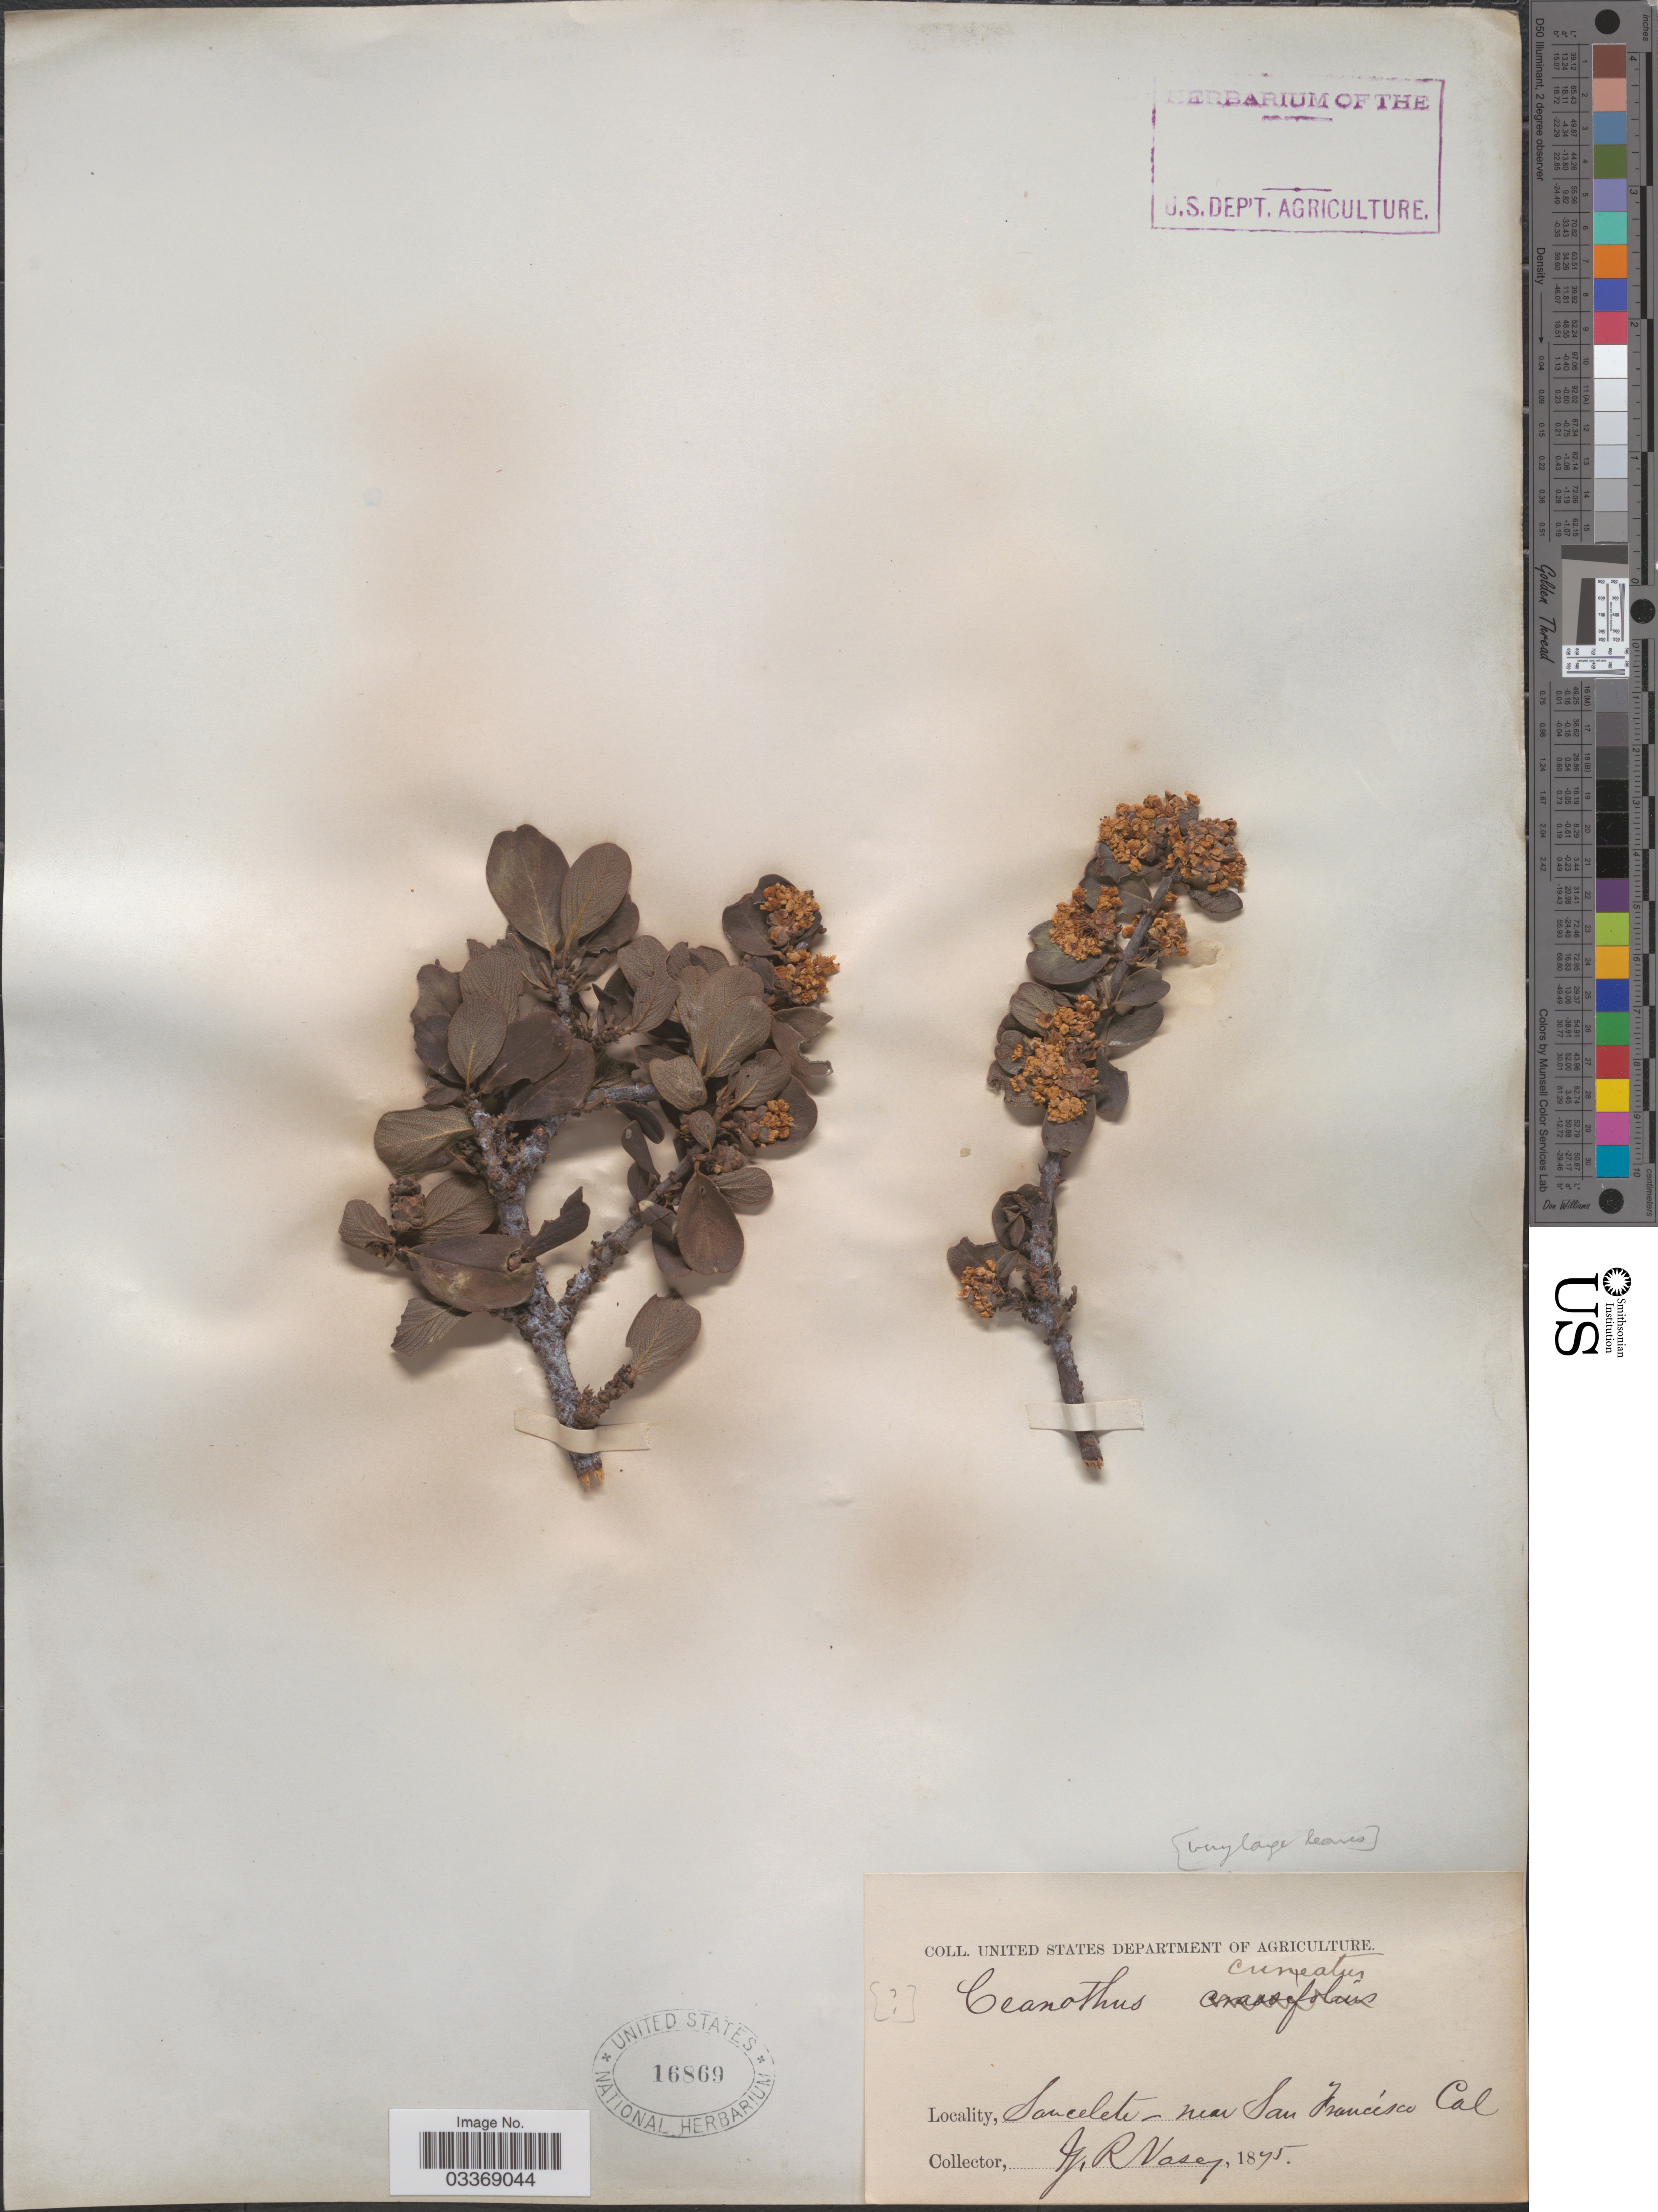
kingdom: Plantae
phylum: Tracheophyta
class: Magnoliopsida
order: Rosales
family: Rhamnaceae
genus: Ceanothus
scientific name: Ceanothus cuneatus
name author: (Hook.) Nutt.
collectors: G. R. Vasey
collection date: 1875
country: United States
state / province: California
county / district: San Francisco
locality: Saucelito - near San Francisco.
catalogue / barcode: US 16869